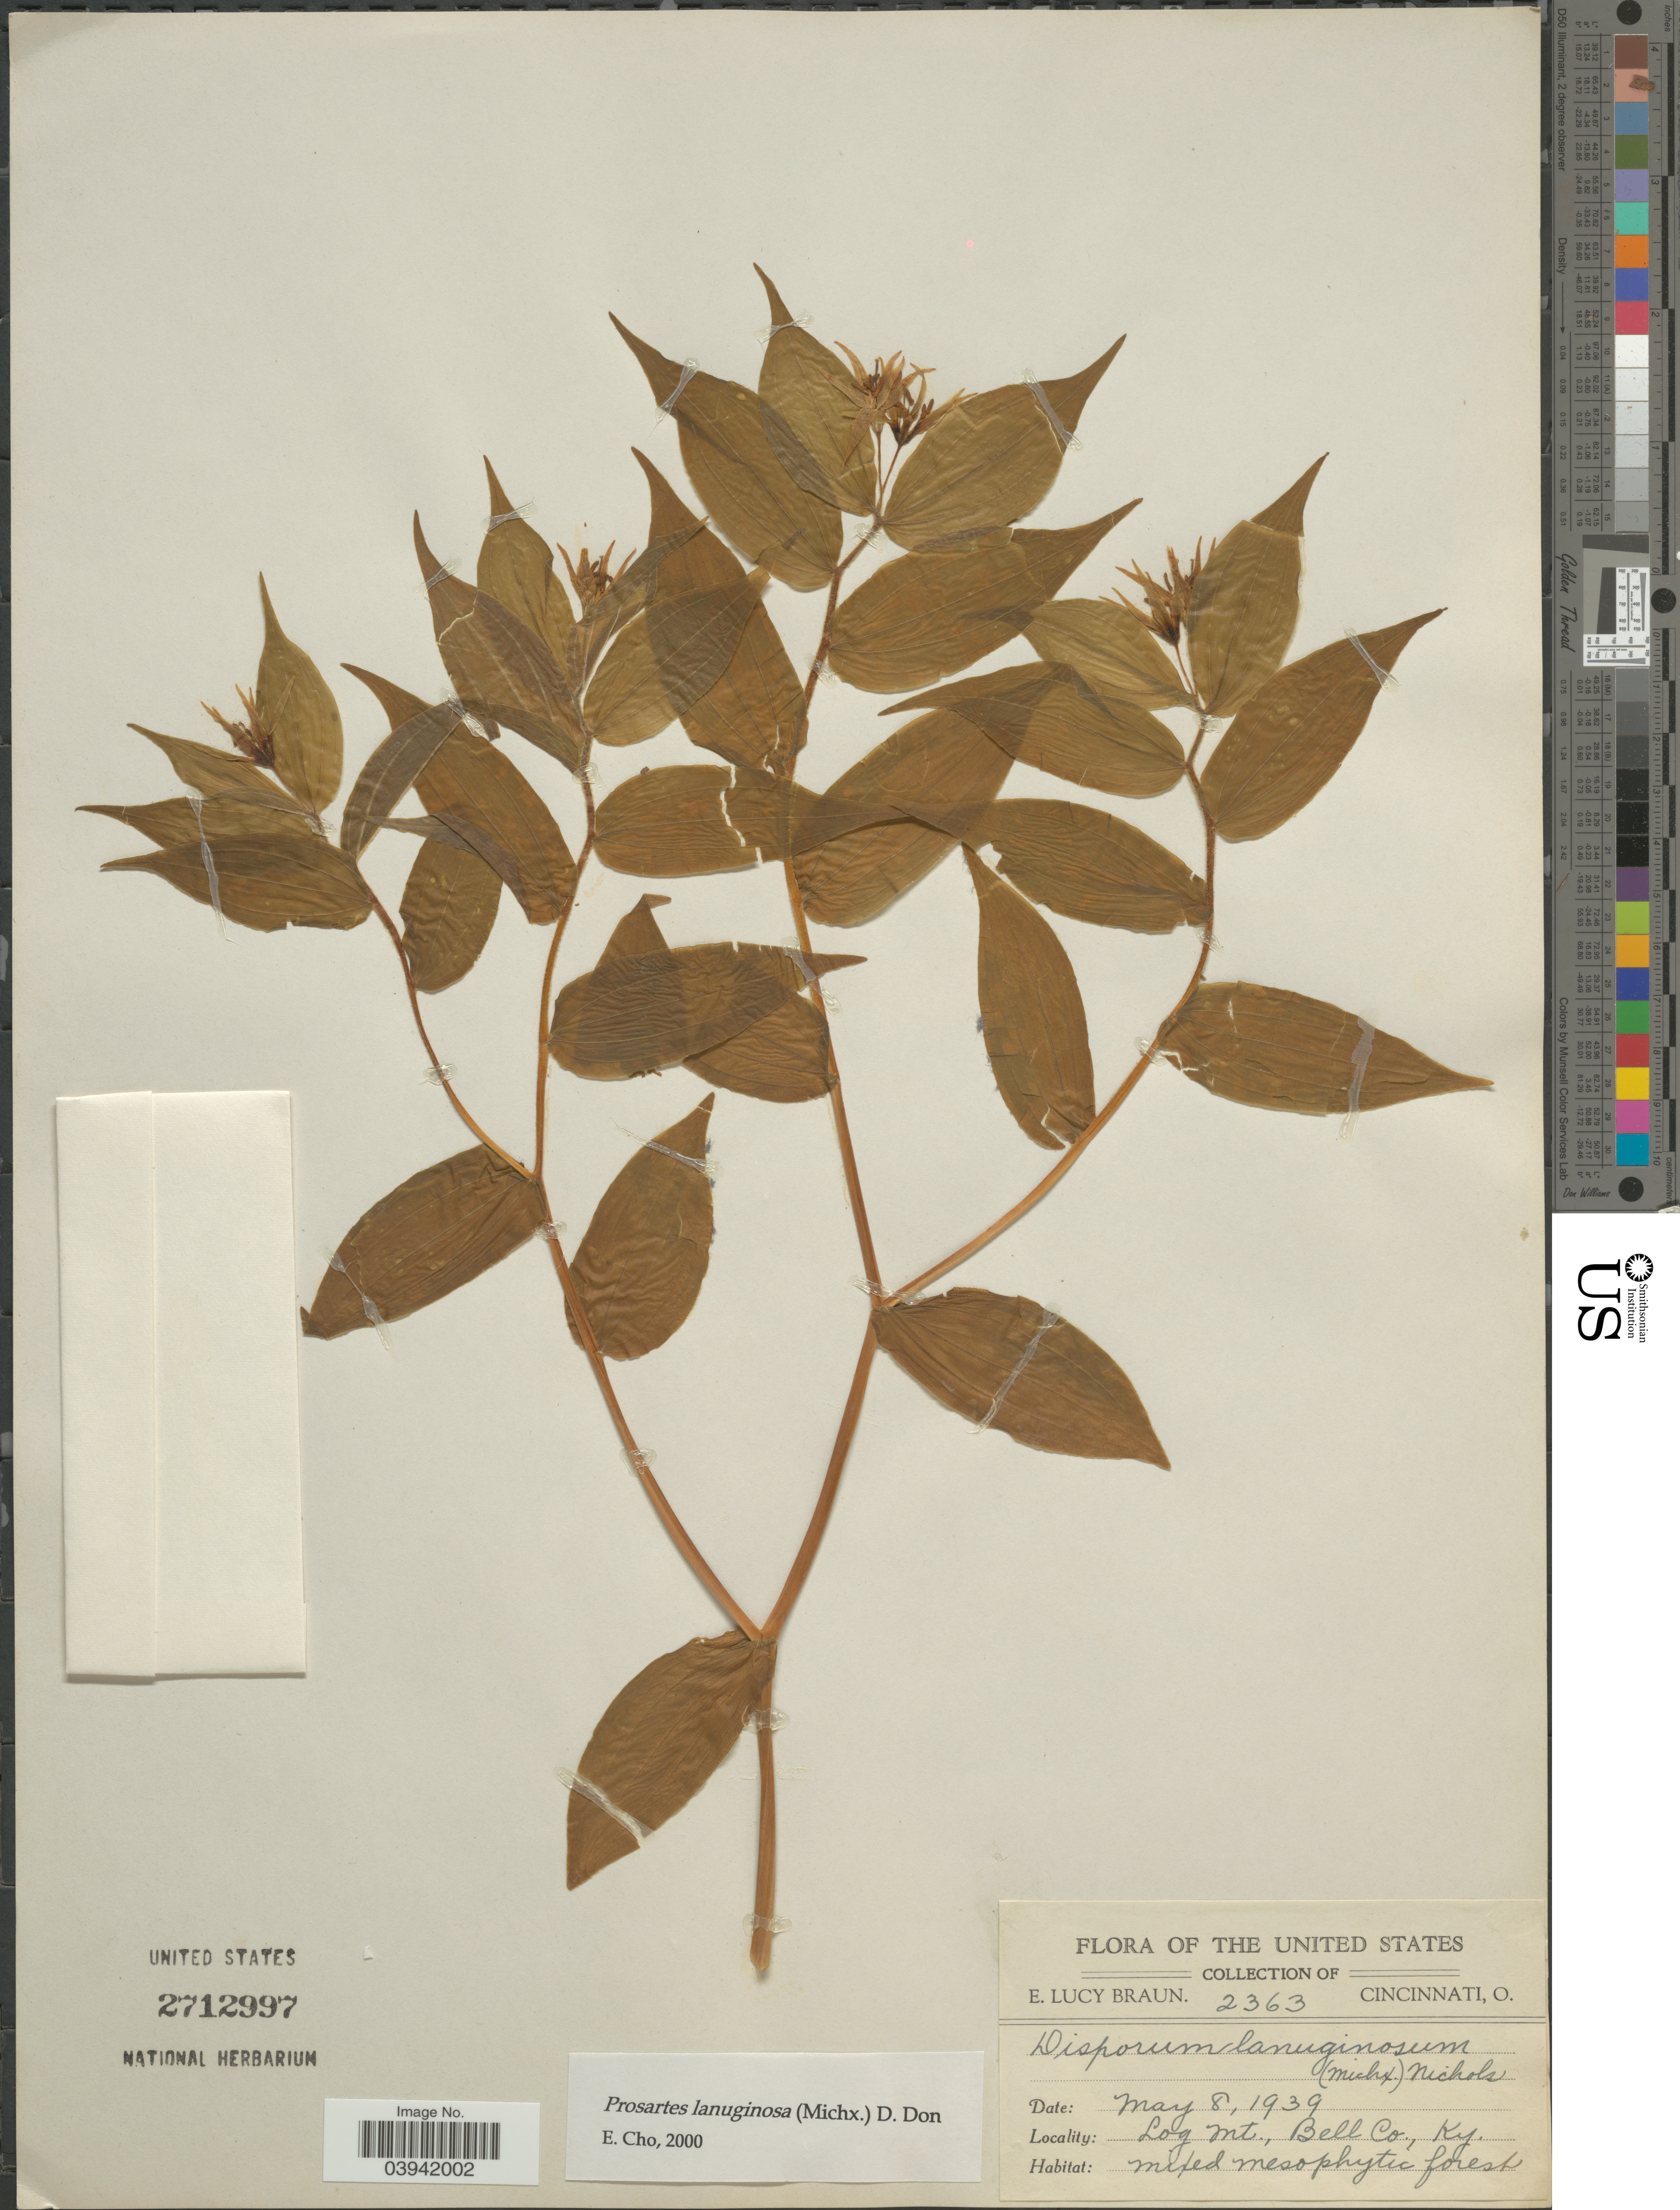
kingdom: Plantae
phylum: Tracheophyta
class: Liliopsida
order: Liliales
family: Liliaceae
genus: Prosartes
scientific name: Prosartes lanuginosa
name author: D. Don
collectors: E. L. Braun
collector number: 2363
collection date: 1939-05-08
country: United States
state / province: Kentucky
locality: Log Mt., Bell Co.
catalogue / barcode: US 2712997